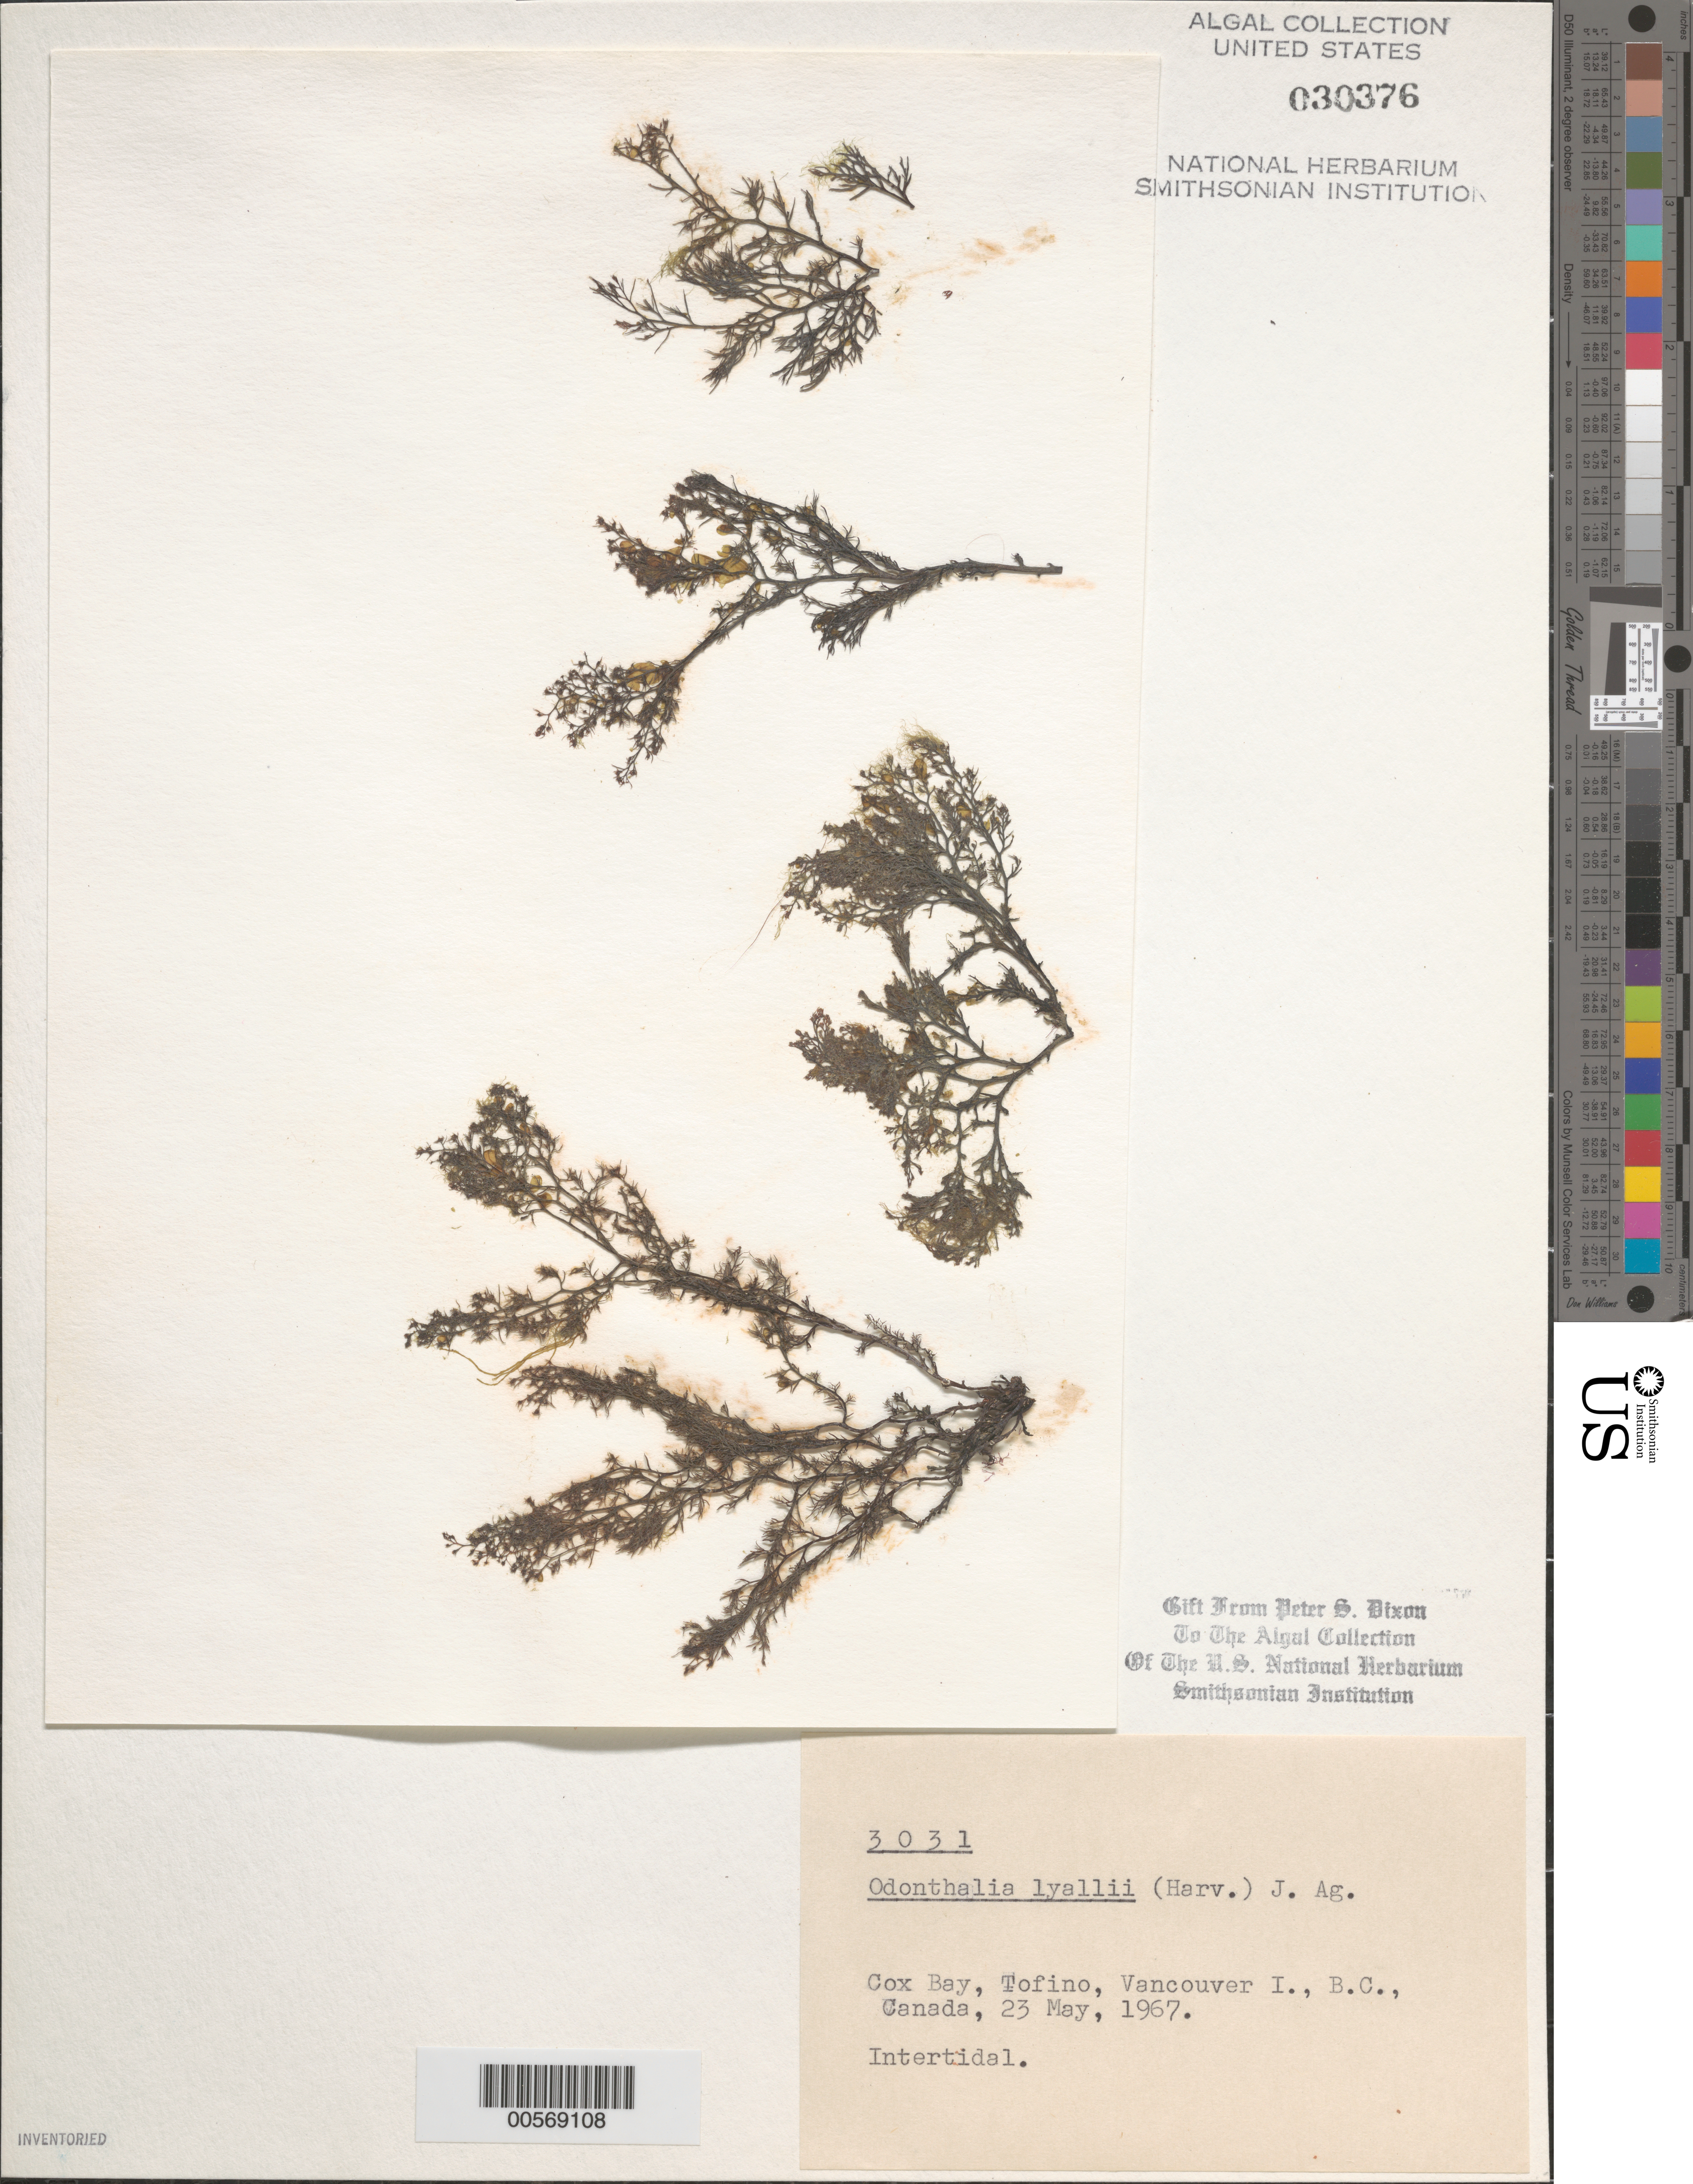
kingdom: Plantae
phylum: Rhodophyta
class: Florideophyceae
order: Ceramiales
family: Rhodomelaceae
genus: Odonthalia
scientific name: Odonthalia lyallii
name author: (Harv.) J. Agardh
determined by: Dixon, P. S.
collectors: P. S. Dixon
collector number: PSD 3031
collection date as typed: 23 May 1967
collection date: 1967-05-23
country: Canada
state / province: British Columbia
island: Cox Island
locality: Near Tofino, Vancouver Island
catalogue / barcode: US 30376